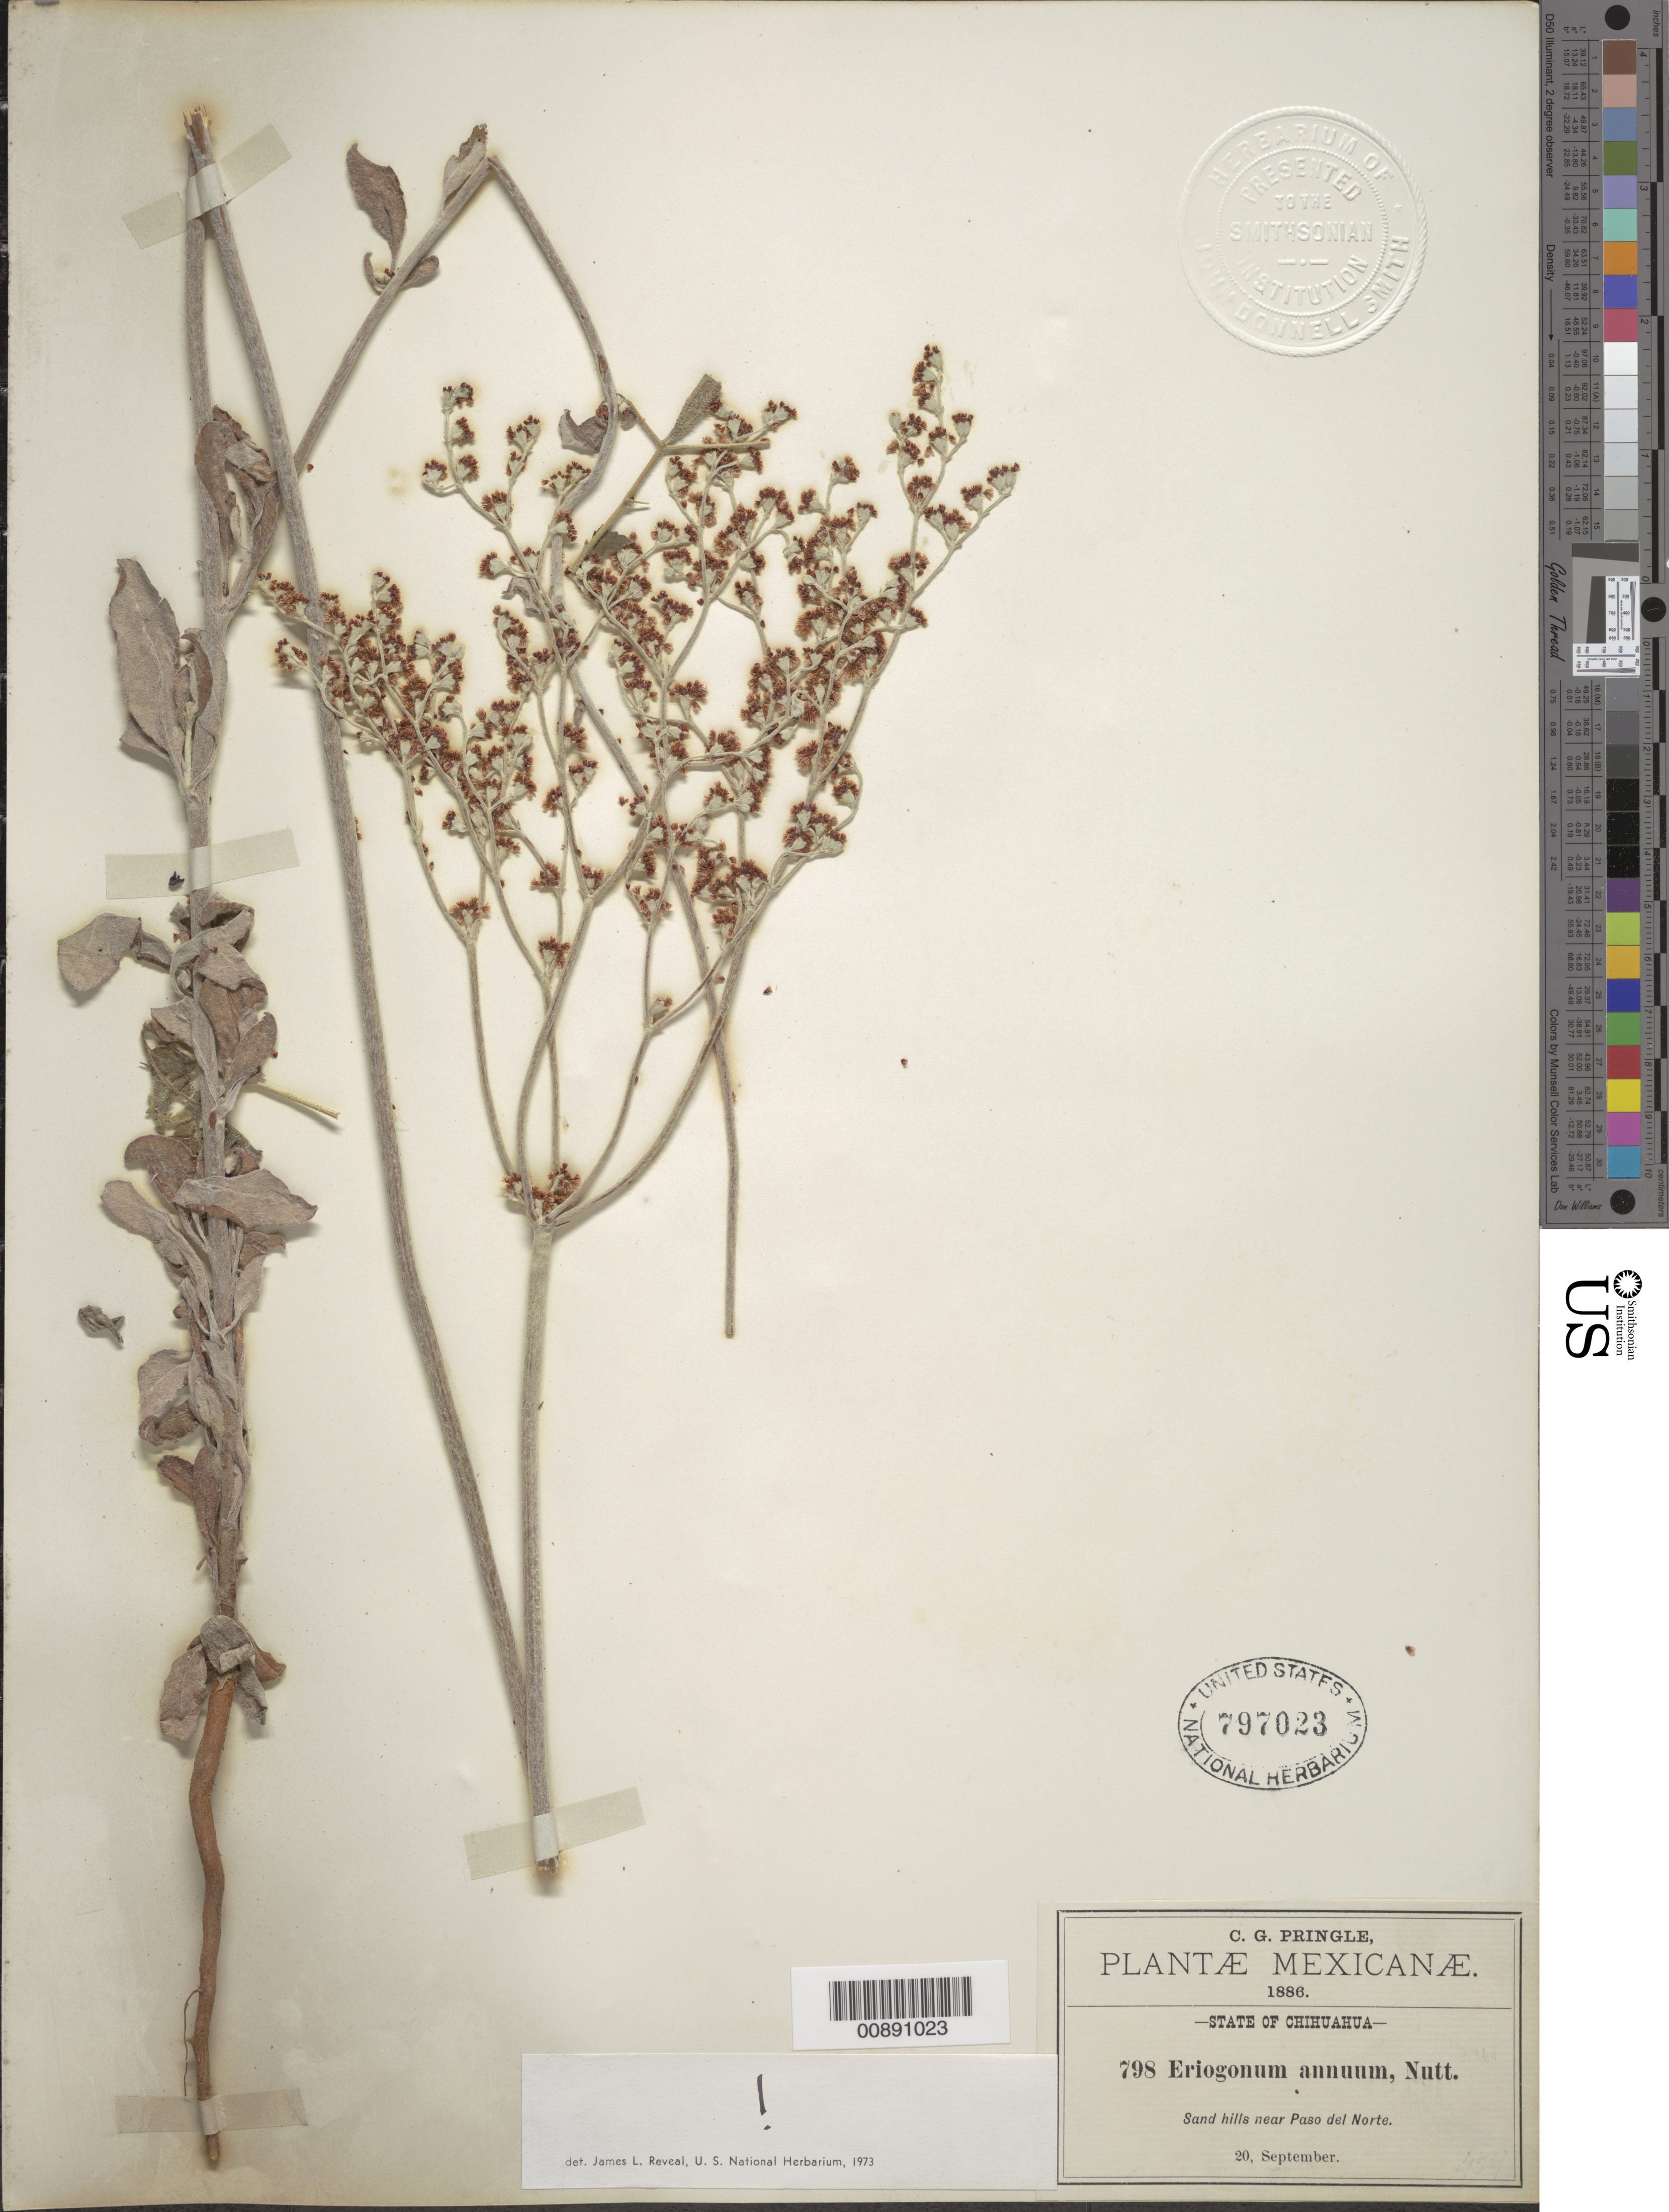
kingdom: Plantae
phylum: Tracheophyta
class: Magnoliopsida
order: Caryophyllales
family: Polygonaceae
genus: Eriogonum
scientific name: Eriogonum annuum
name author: Nutt.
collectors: C. G. Pringle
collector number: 798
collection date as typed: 20 Sep 1886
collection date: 1886-09-20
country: Mexico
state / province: Chihuahua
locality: Near Paso del norte, Chihuahua.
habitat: Sand Hills.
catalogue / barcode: US 797023